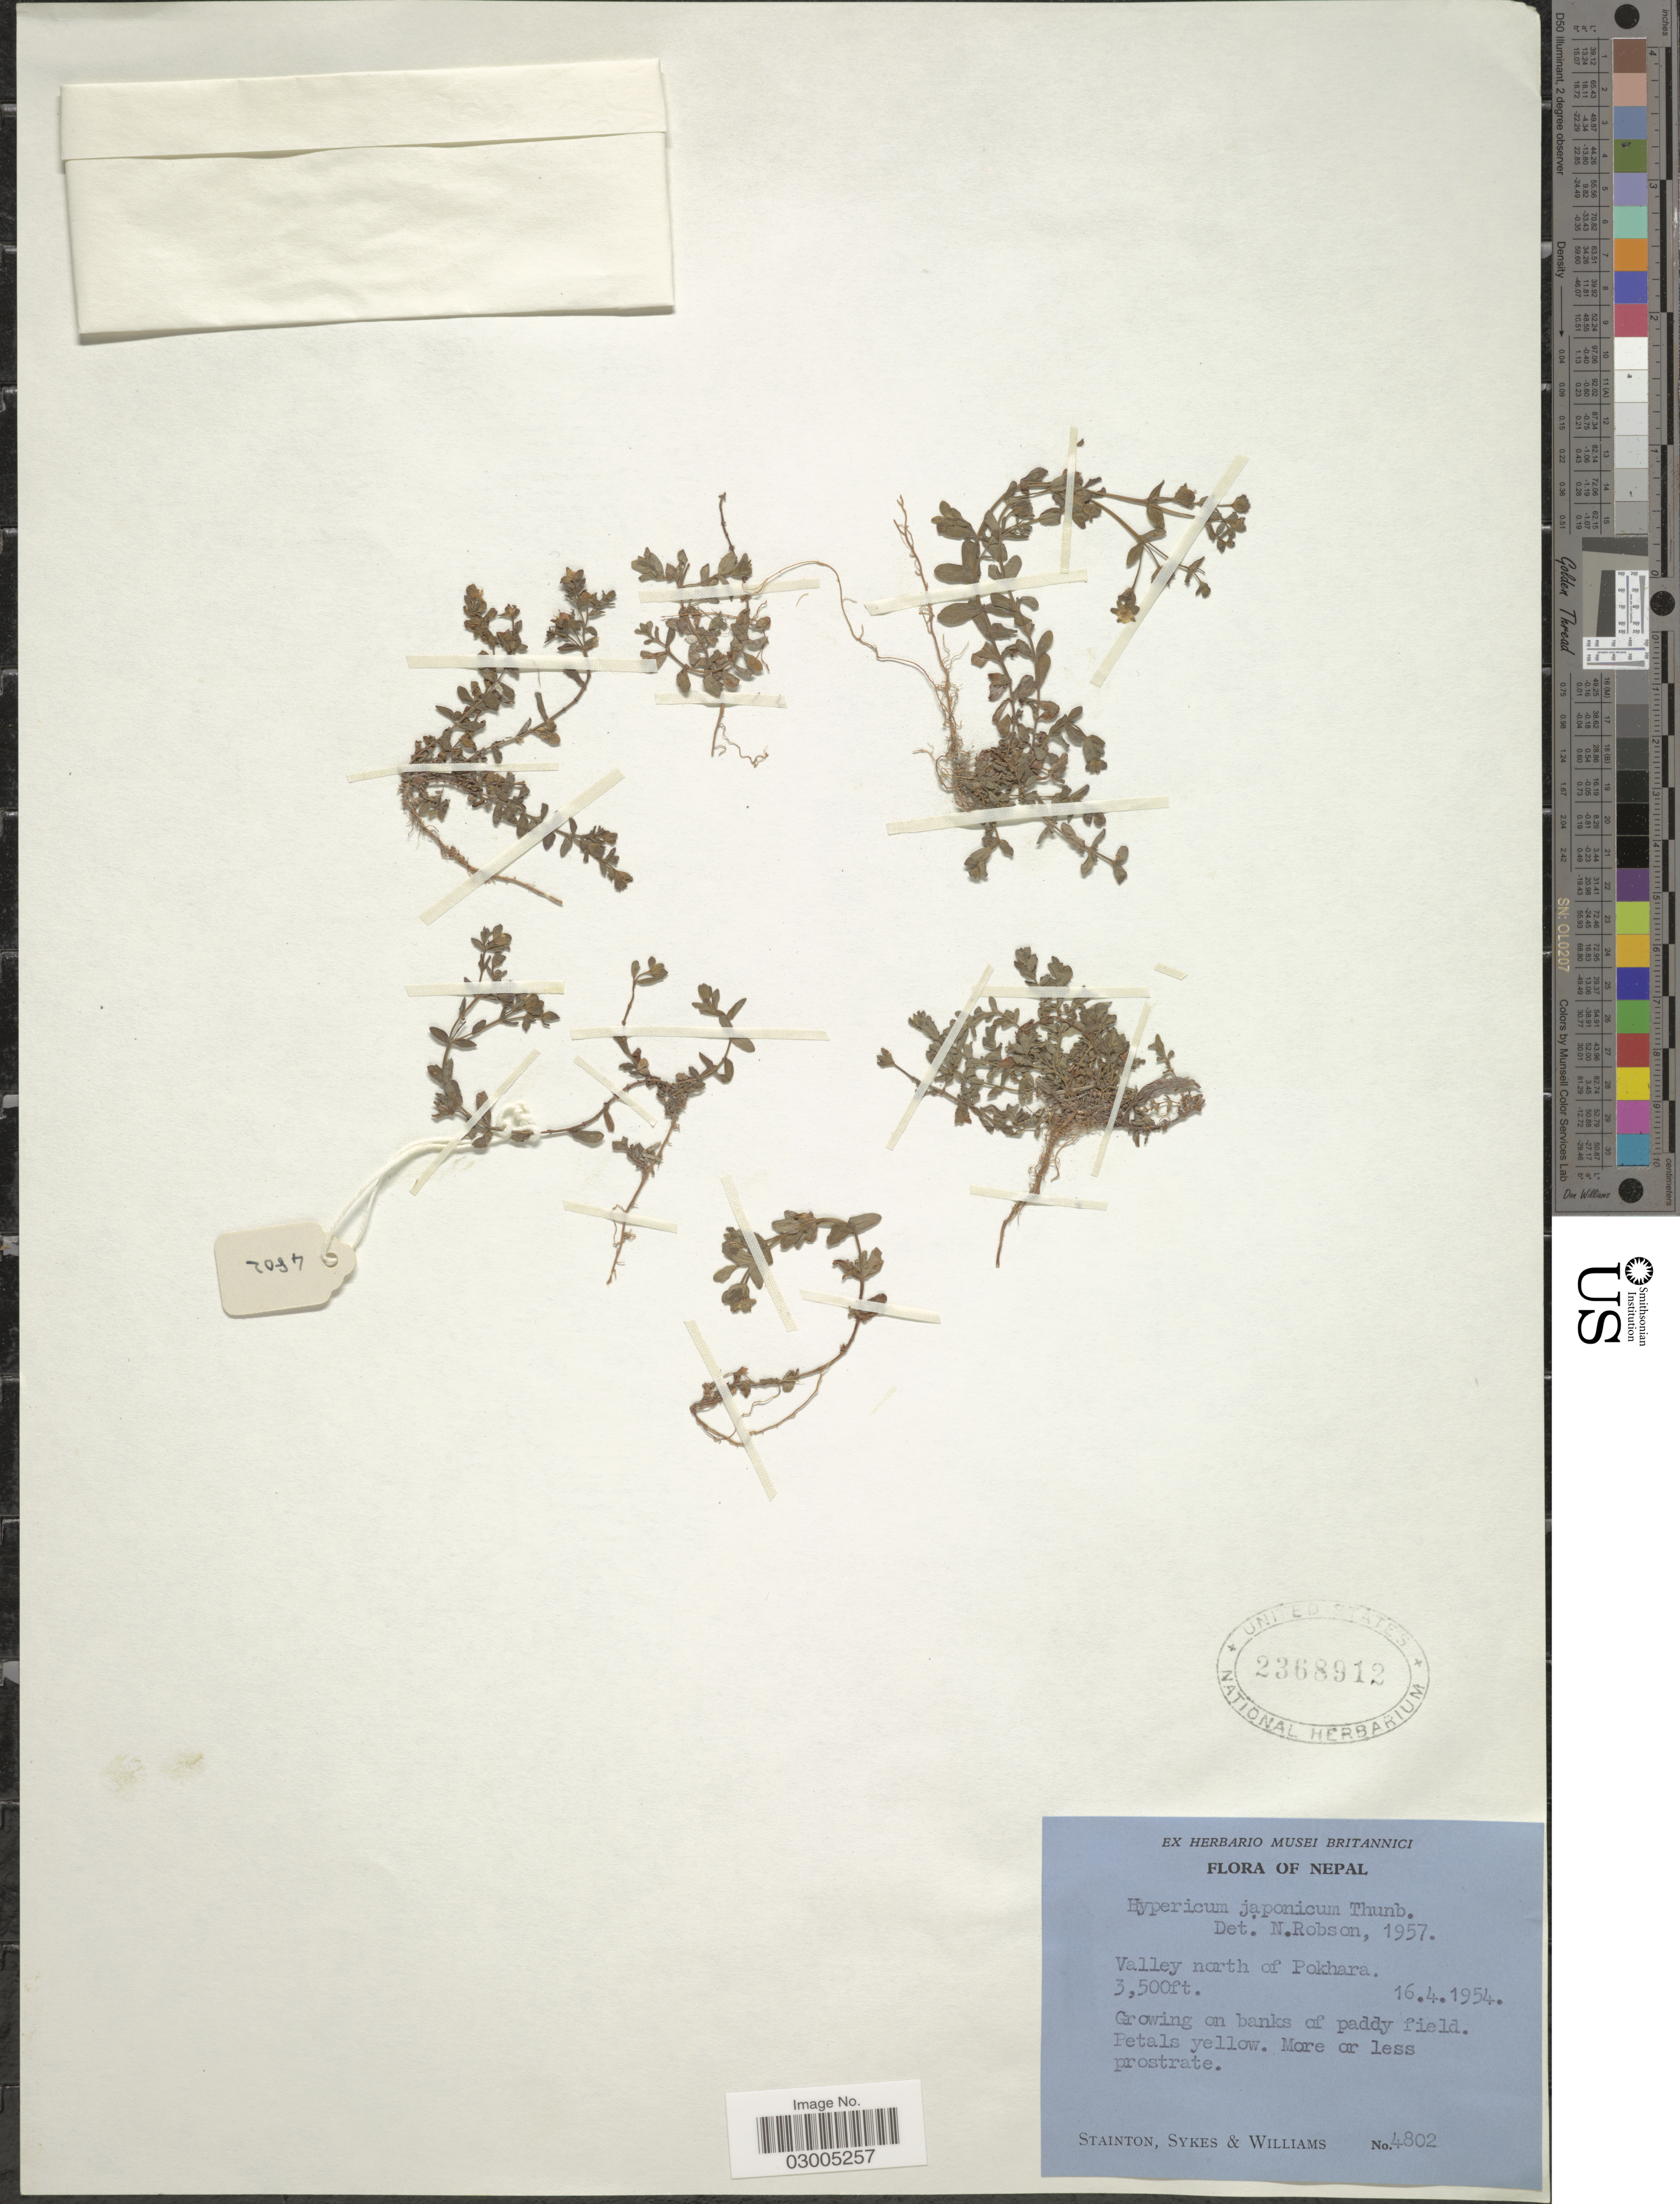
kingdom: Plantae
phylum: Tracheophyta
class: Magnoliopsida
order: Malpighiales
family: Hypericaceae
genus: Hypericum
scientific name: Hypericum japonicum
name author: Thunb.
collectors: -. Stainton, Sykes, -- & -- Williams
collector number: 4802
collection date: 1954-04-16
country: Nepal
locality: Valley north of Pokhara.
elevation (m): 1067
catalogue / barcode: US 2368912